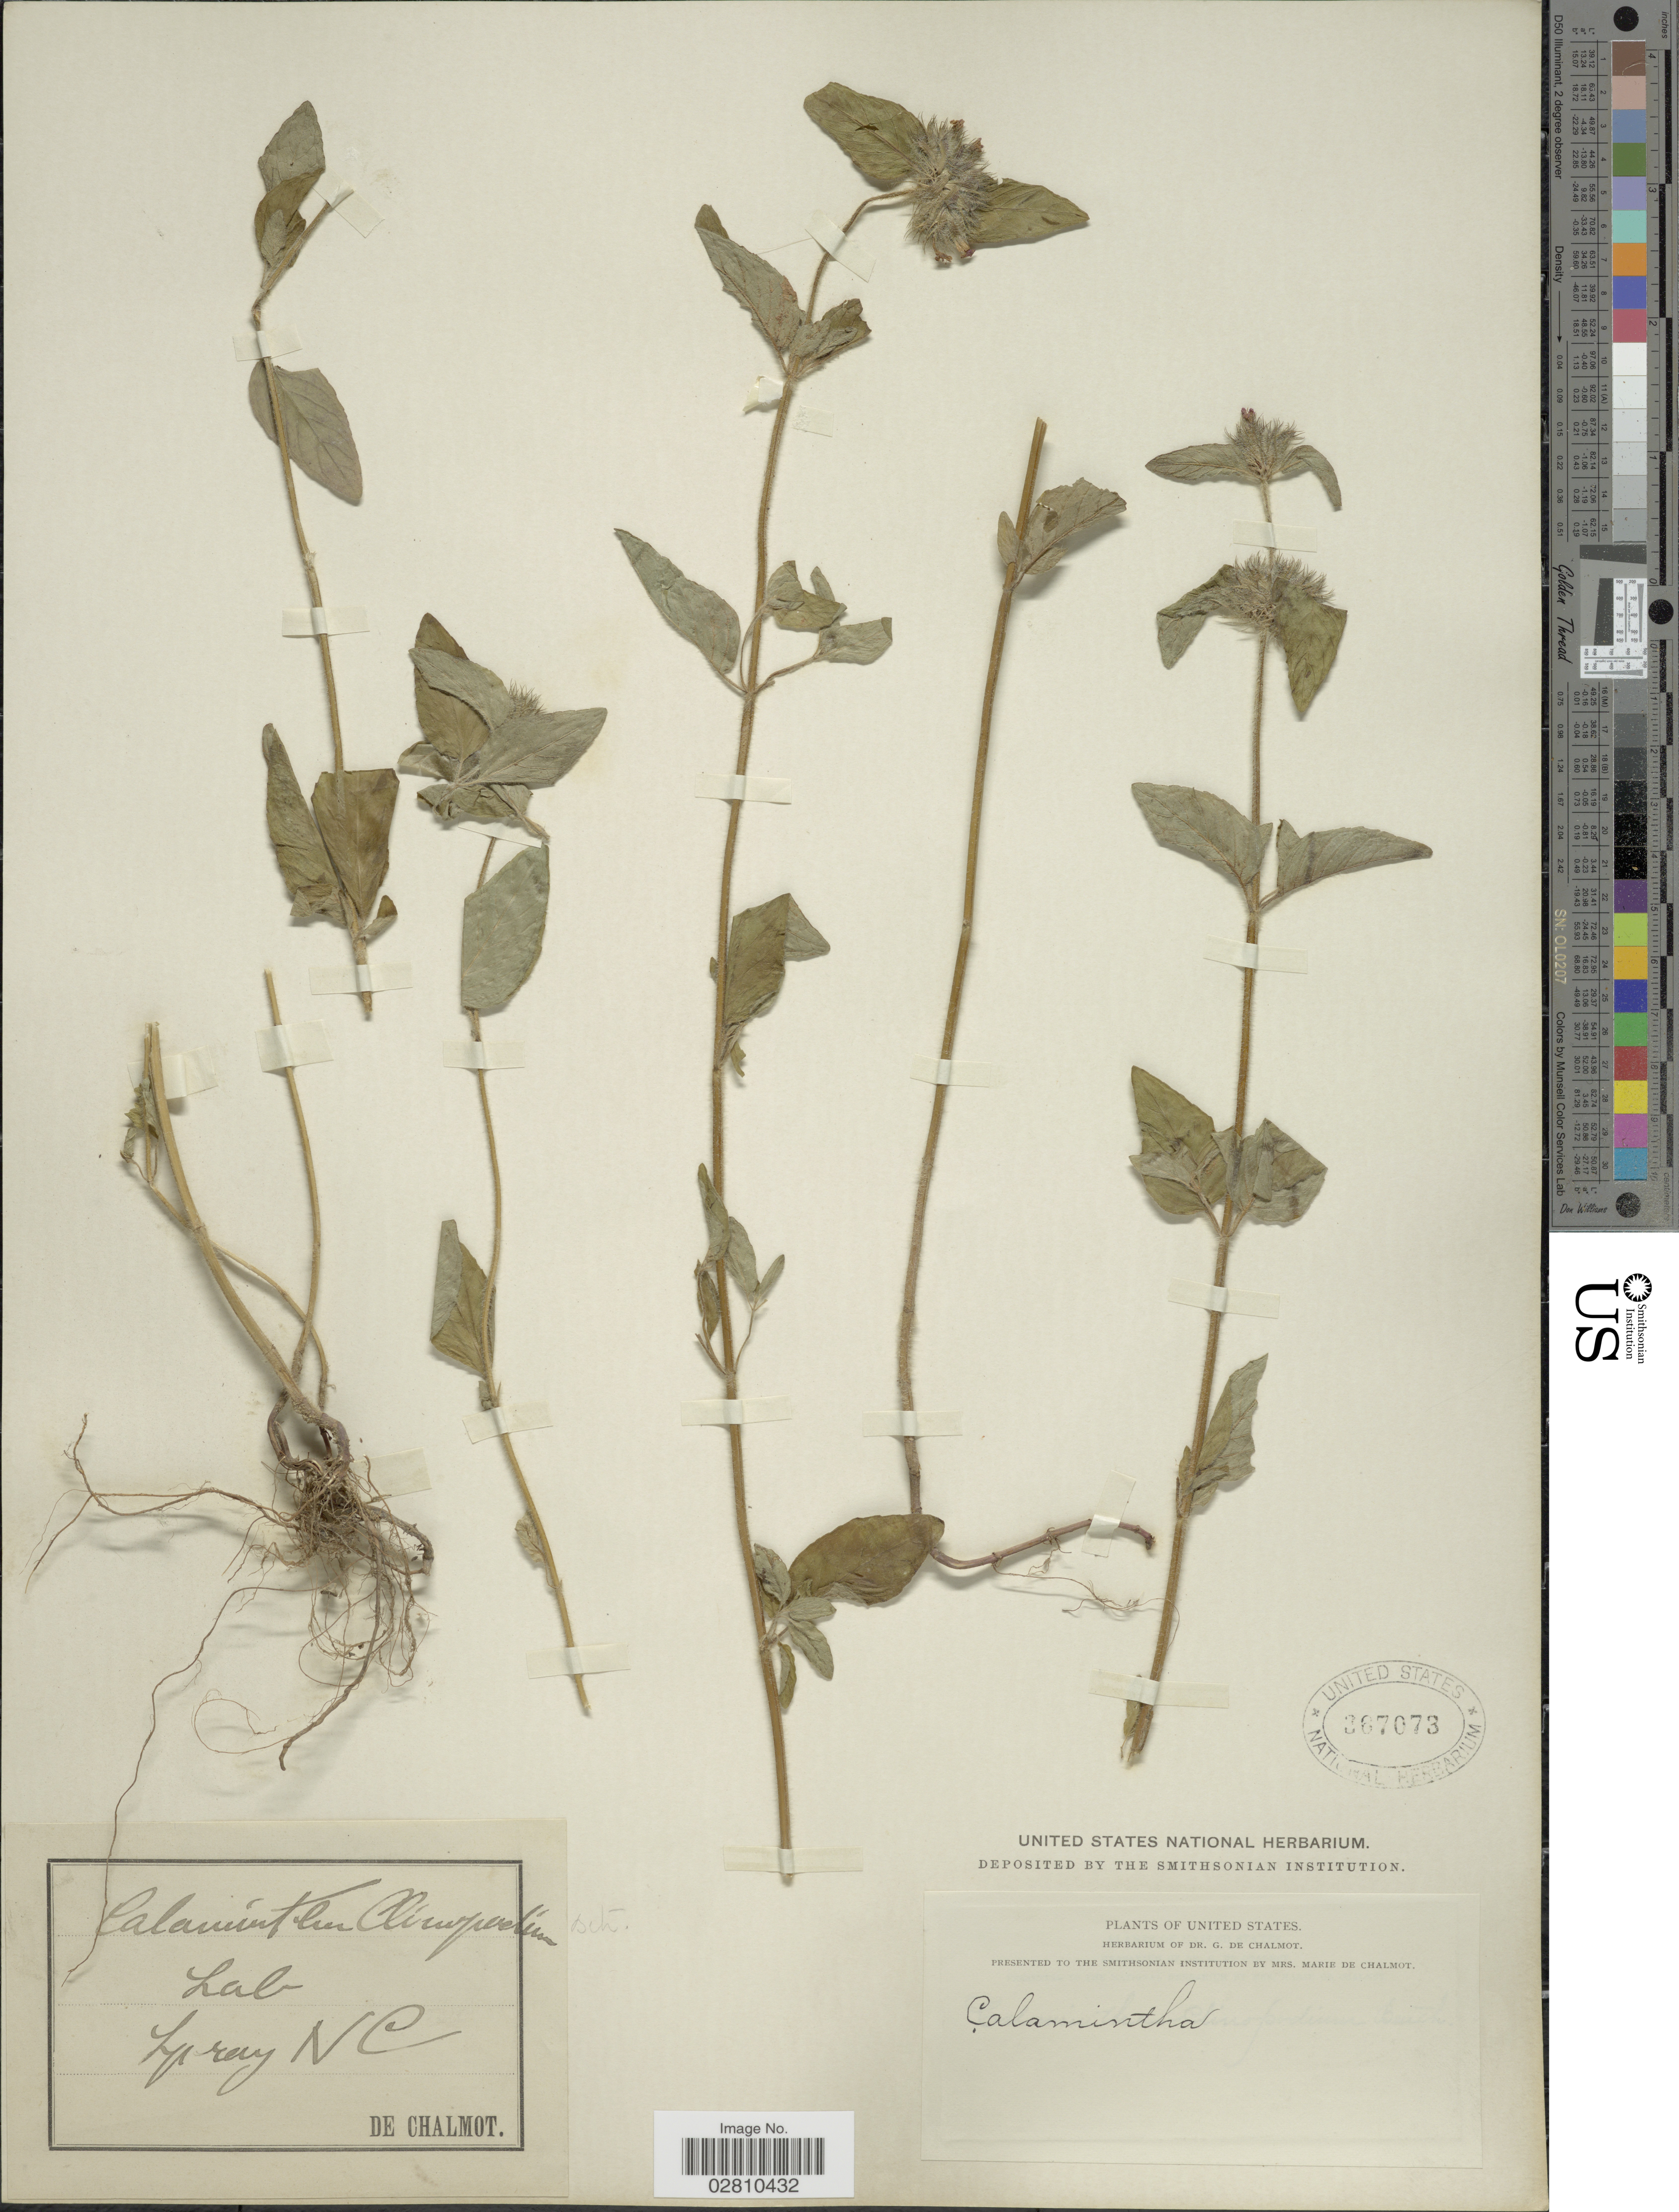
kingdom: Plantae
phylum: Tracheophyta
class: Magnoliopsida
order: Lamiales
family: Lamiaceae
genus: Clinopodium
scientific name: Clinopodium vulgare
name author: L.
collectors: G. de Chalmot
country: United States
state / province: North Carolina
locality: Spray, NC.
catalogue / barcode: US 367073